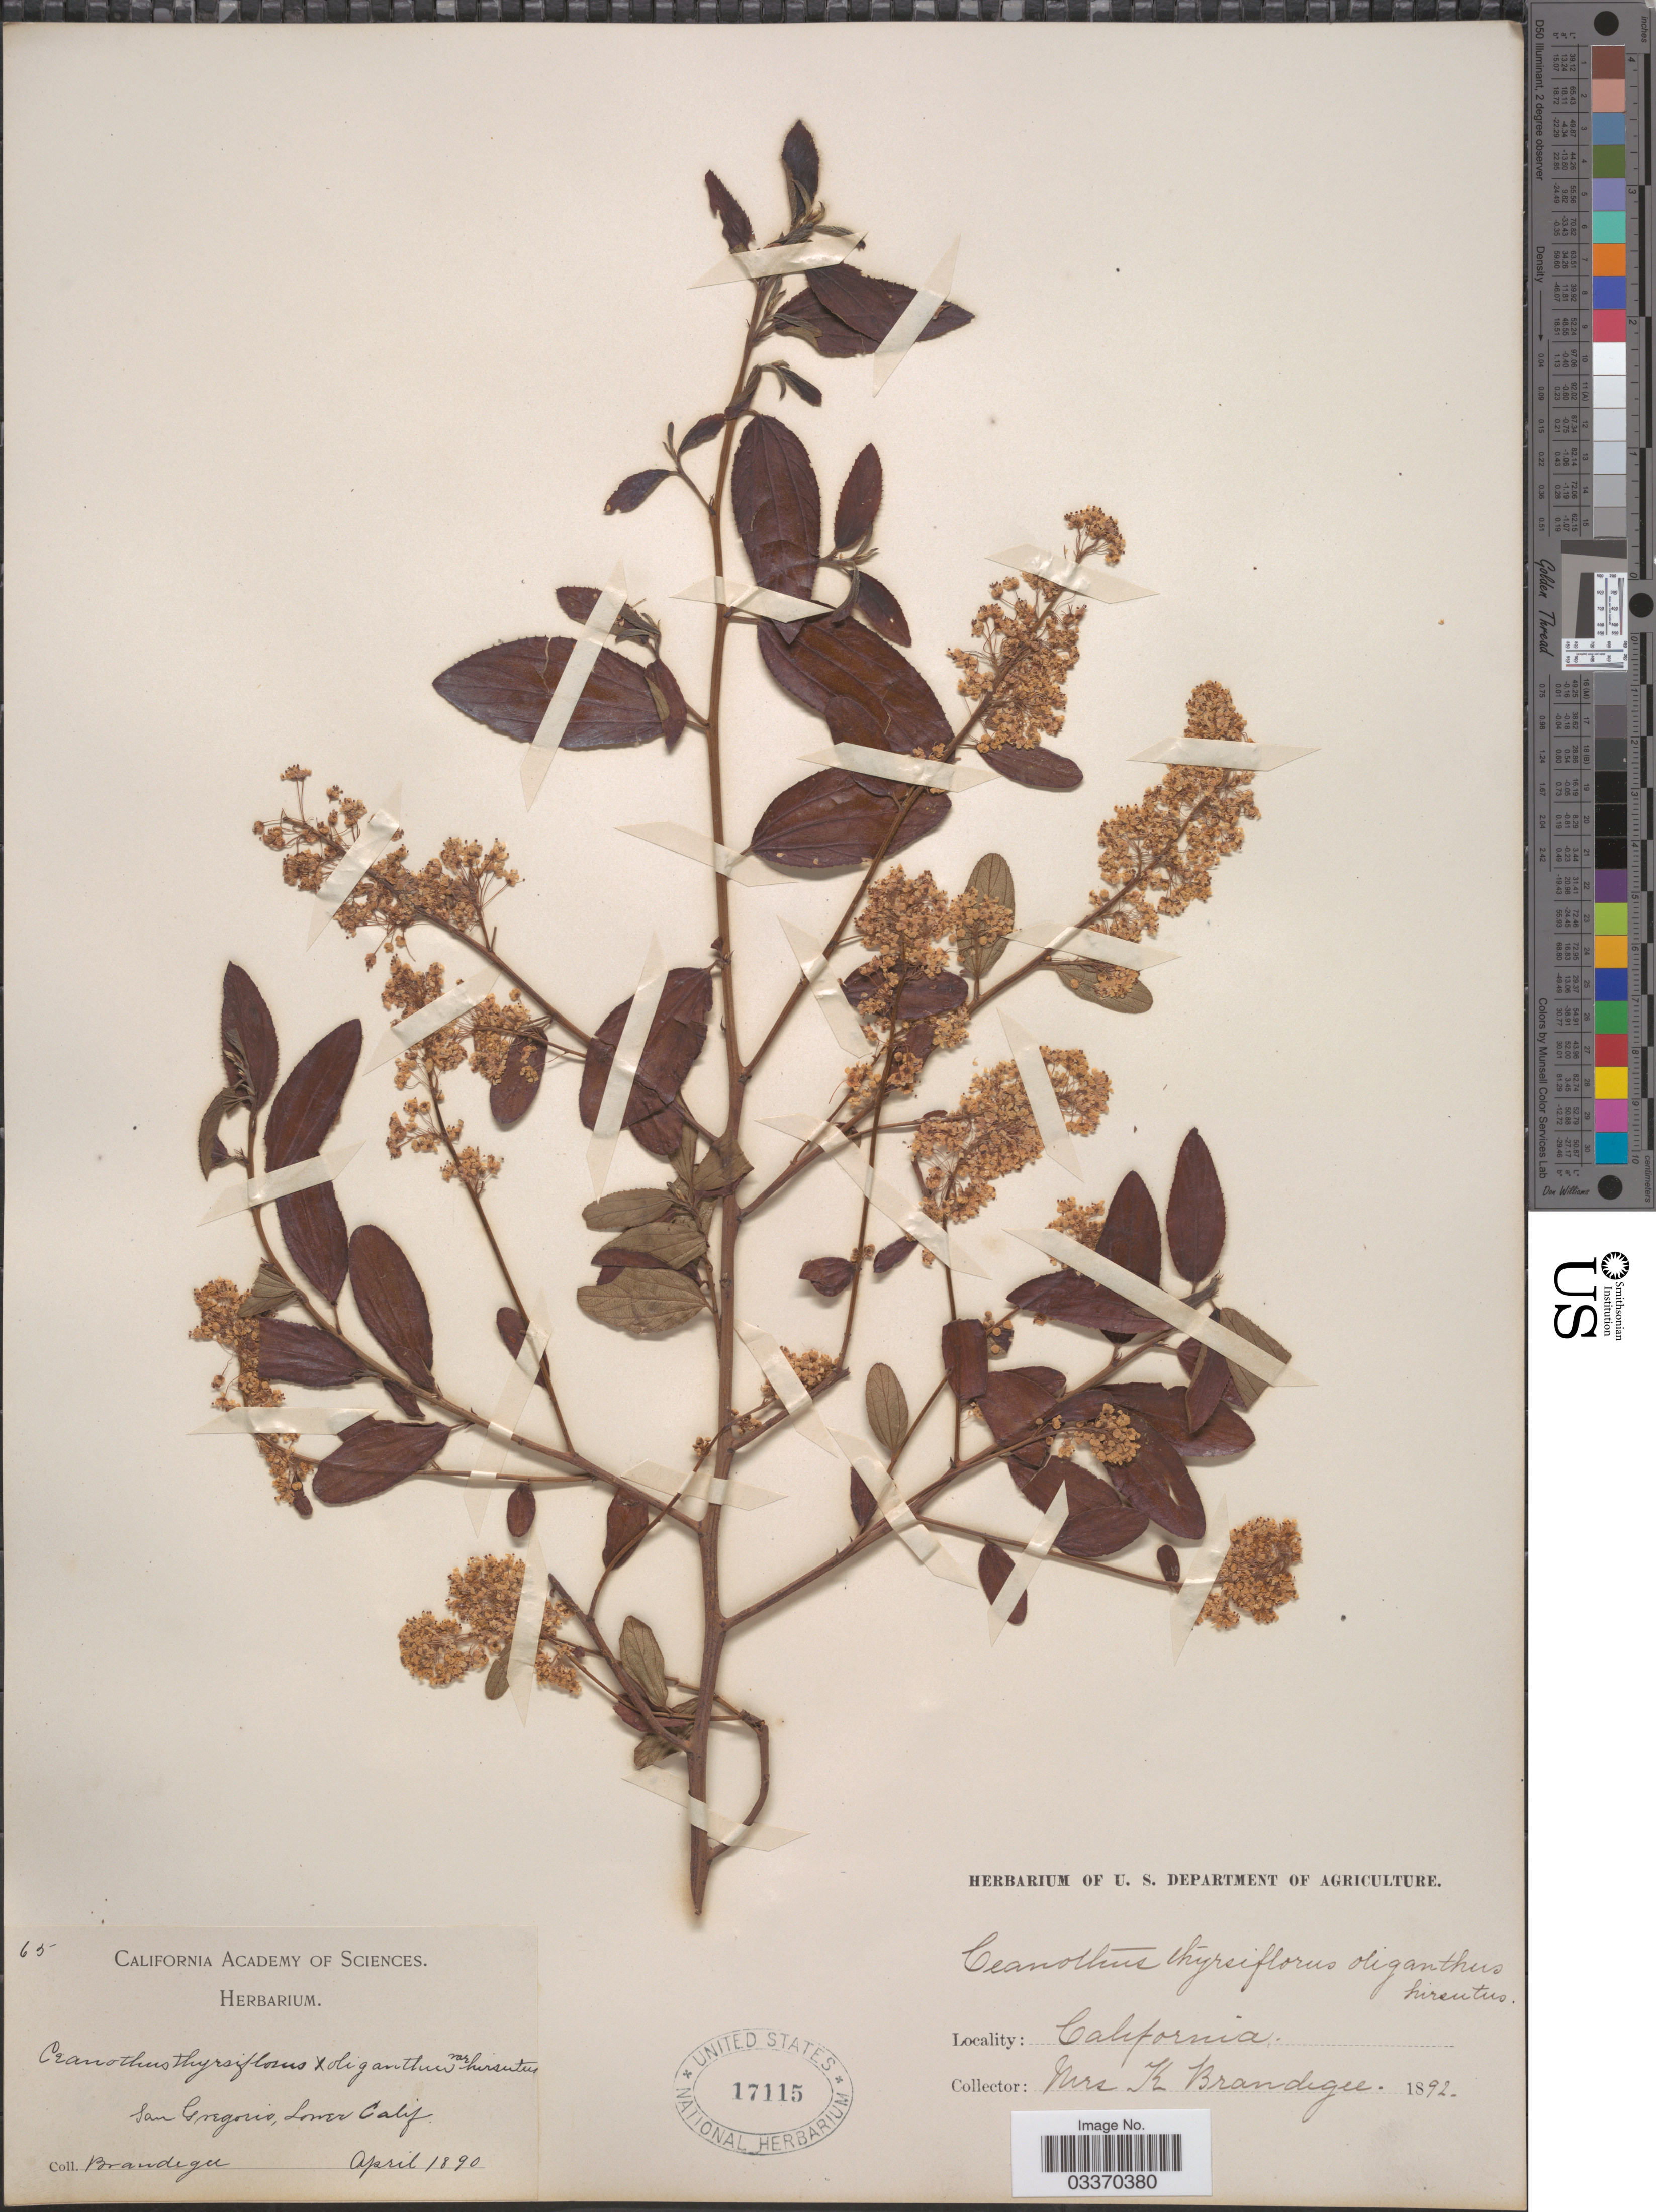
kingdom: Plantae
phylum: Tracheophyta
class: Magnoliopsida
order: Rosales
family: Rhamnaceae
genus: Ceanothus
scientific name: Ceanothus thyrsiflorus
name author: Eschsch.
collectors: K. Brandegee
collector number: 65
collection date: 1890-04/1892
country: United States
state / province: California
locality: San Gregorio, Lower Calif.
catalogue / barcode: US 17115